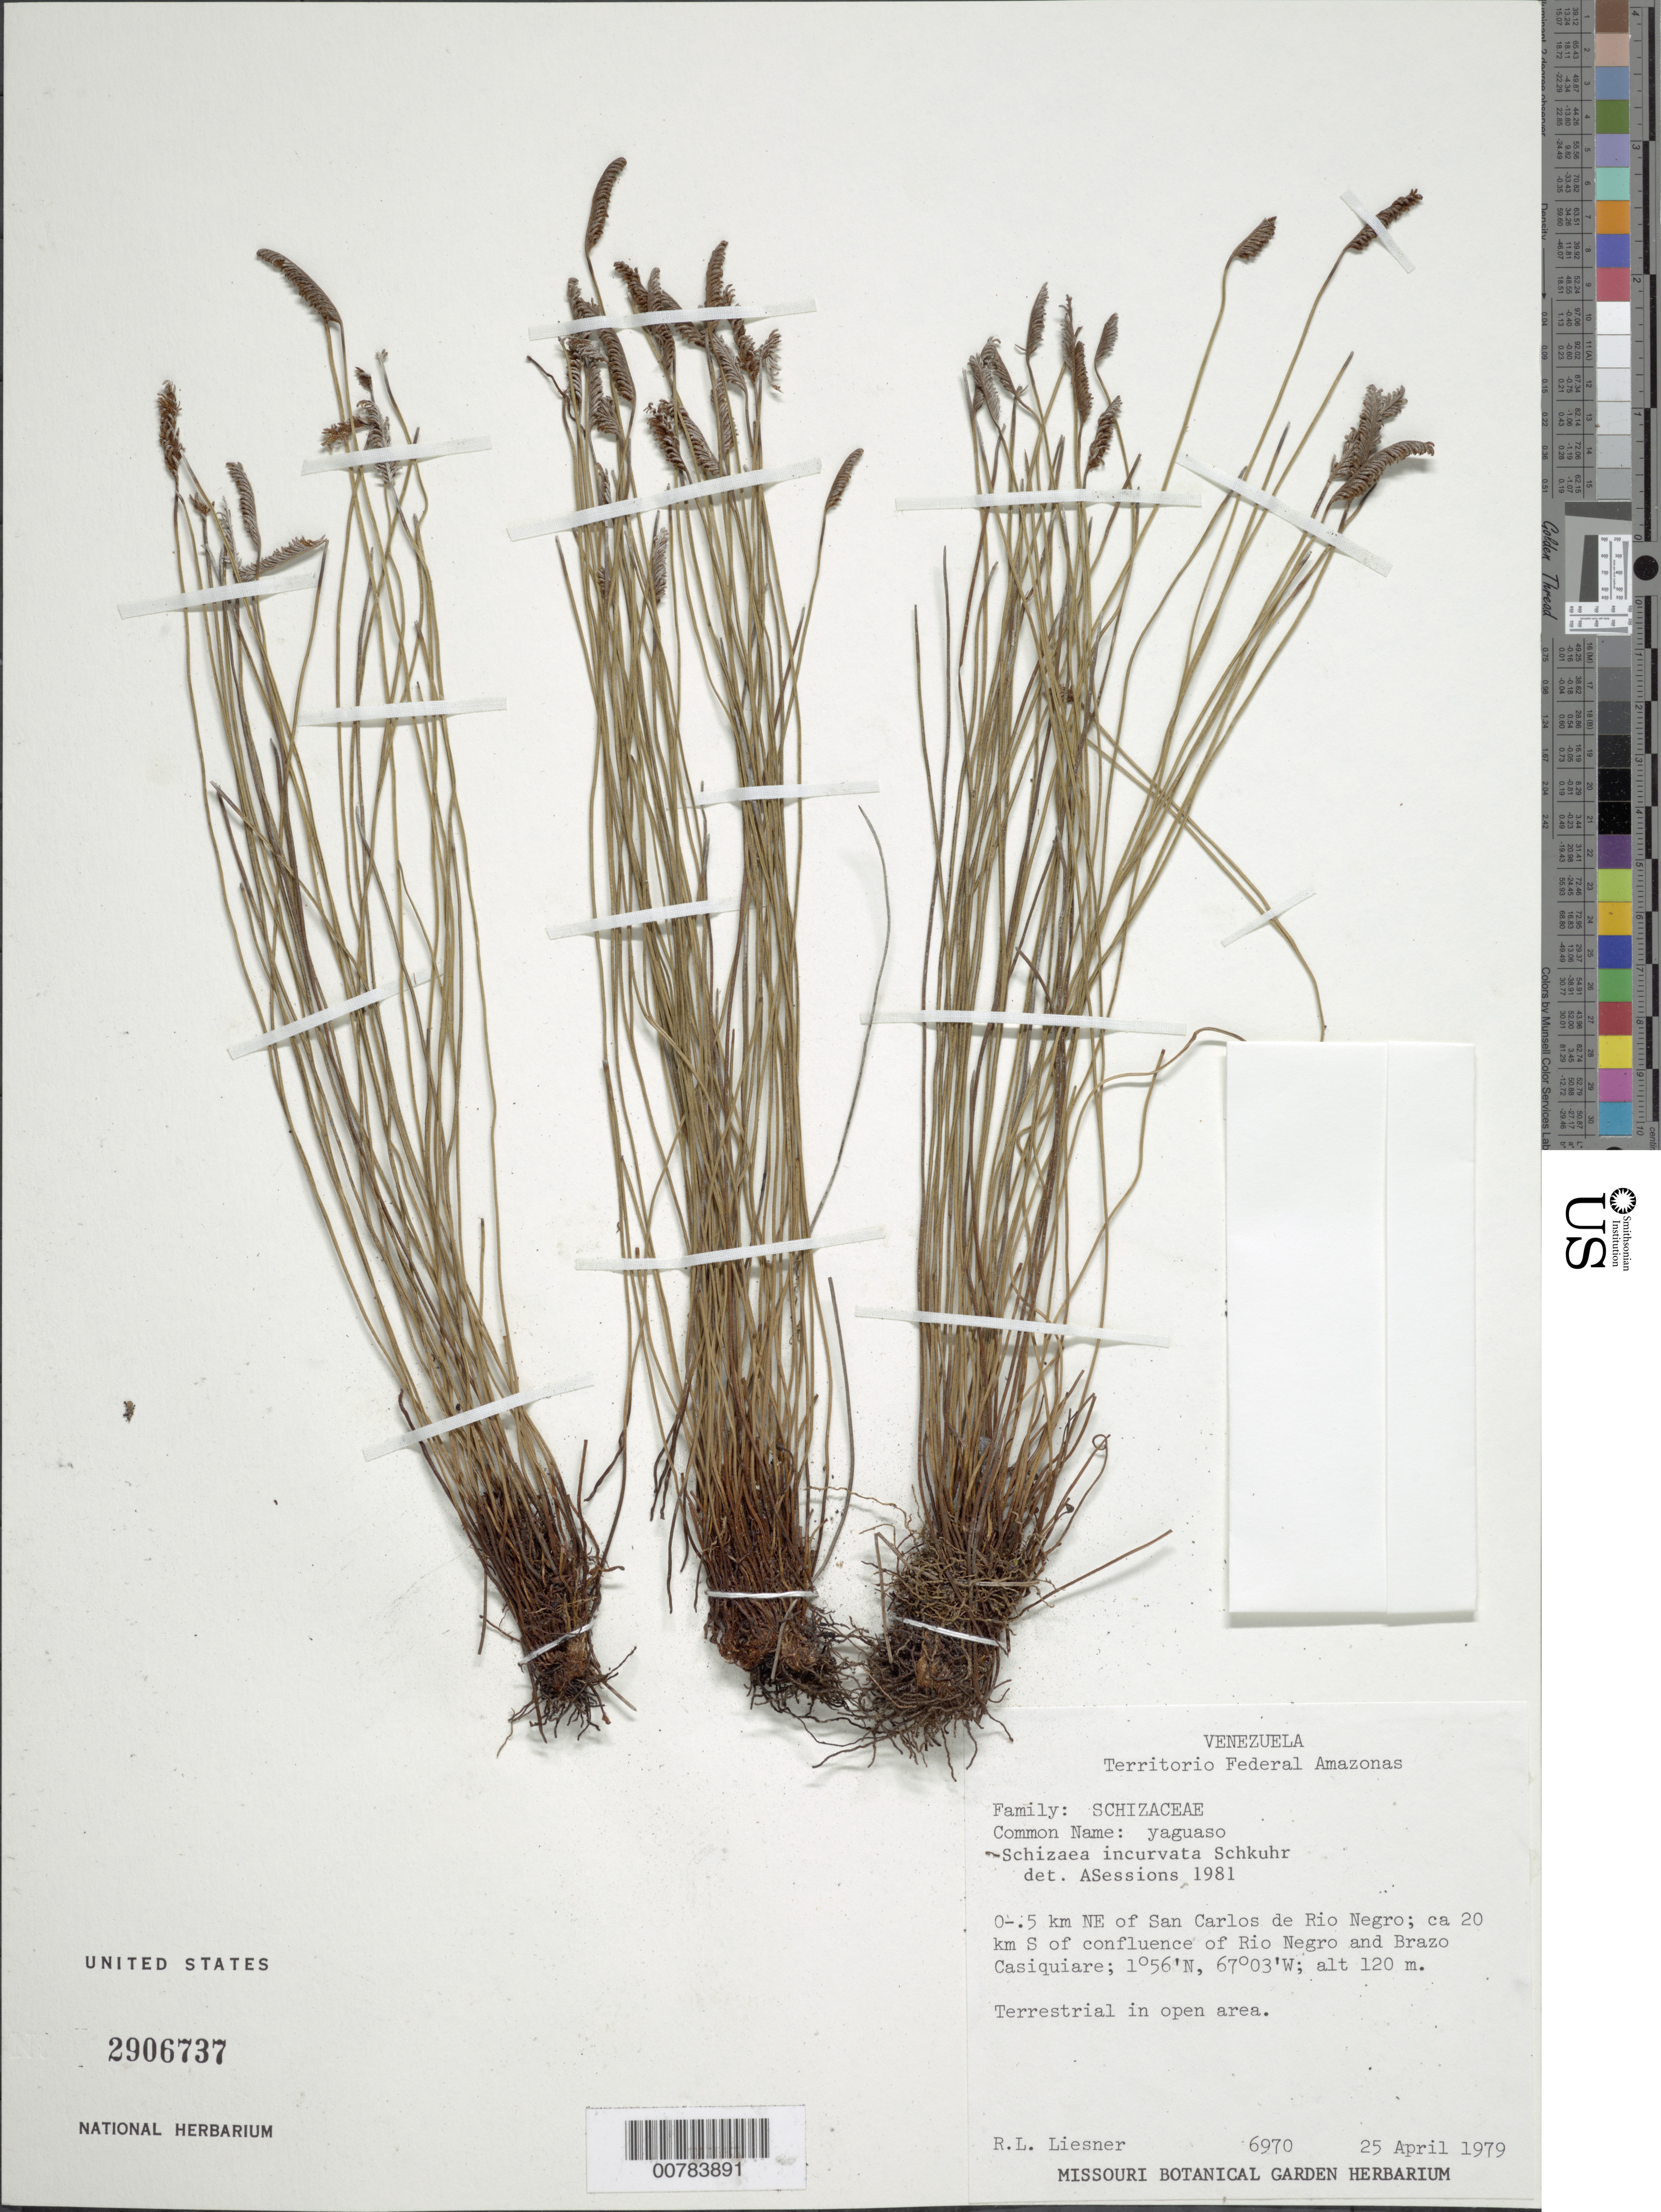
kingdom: Plantae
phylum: Tracheophyta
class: Polypodiopsida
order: Schizaeales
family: Schizaeaceae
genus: Schizaea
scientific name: Schizaea incurvata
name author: Schkuhr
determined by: Sessions, A.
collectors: R. L. Liesner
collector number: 6970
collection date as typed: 25-Apr-79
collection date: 1979-04-25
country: Venezuela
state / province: Amazonas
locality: San Carlos de Río Negro, 0-0.5 km NE of; ca 20 km S of confluence of Río Negro and Brazo Casiquiare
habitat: Open area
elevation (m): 120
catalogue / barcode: US 2906737